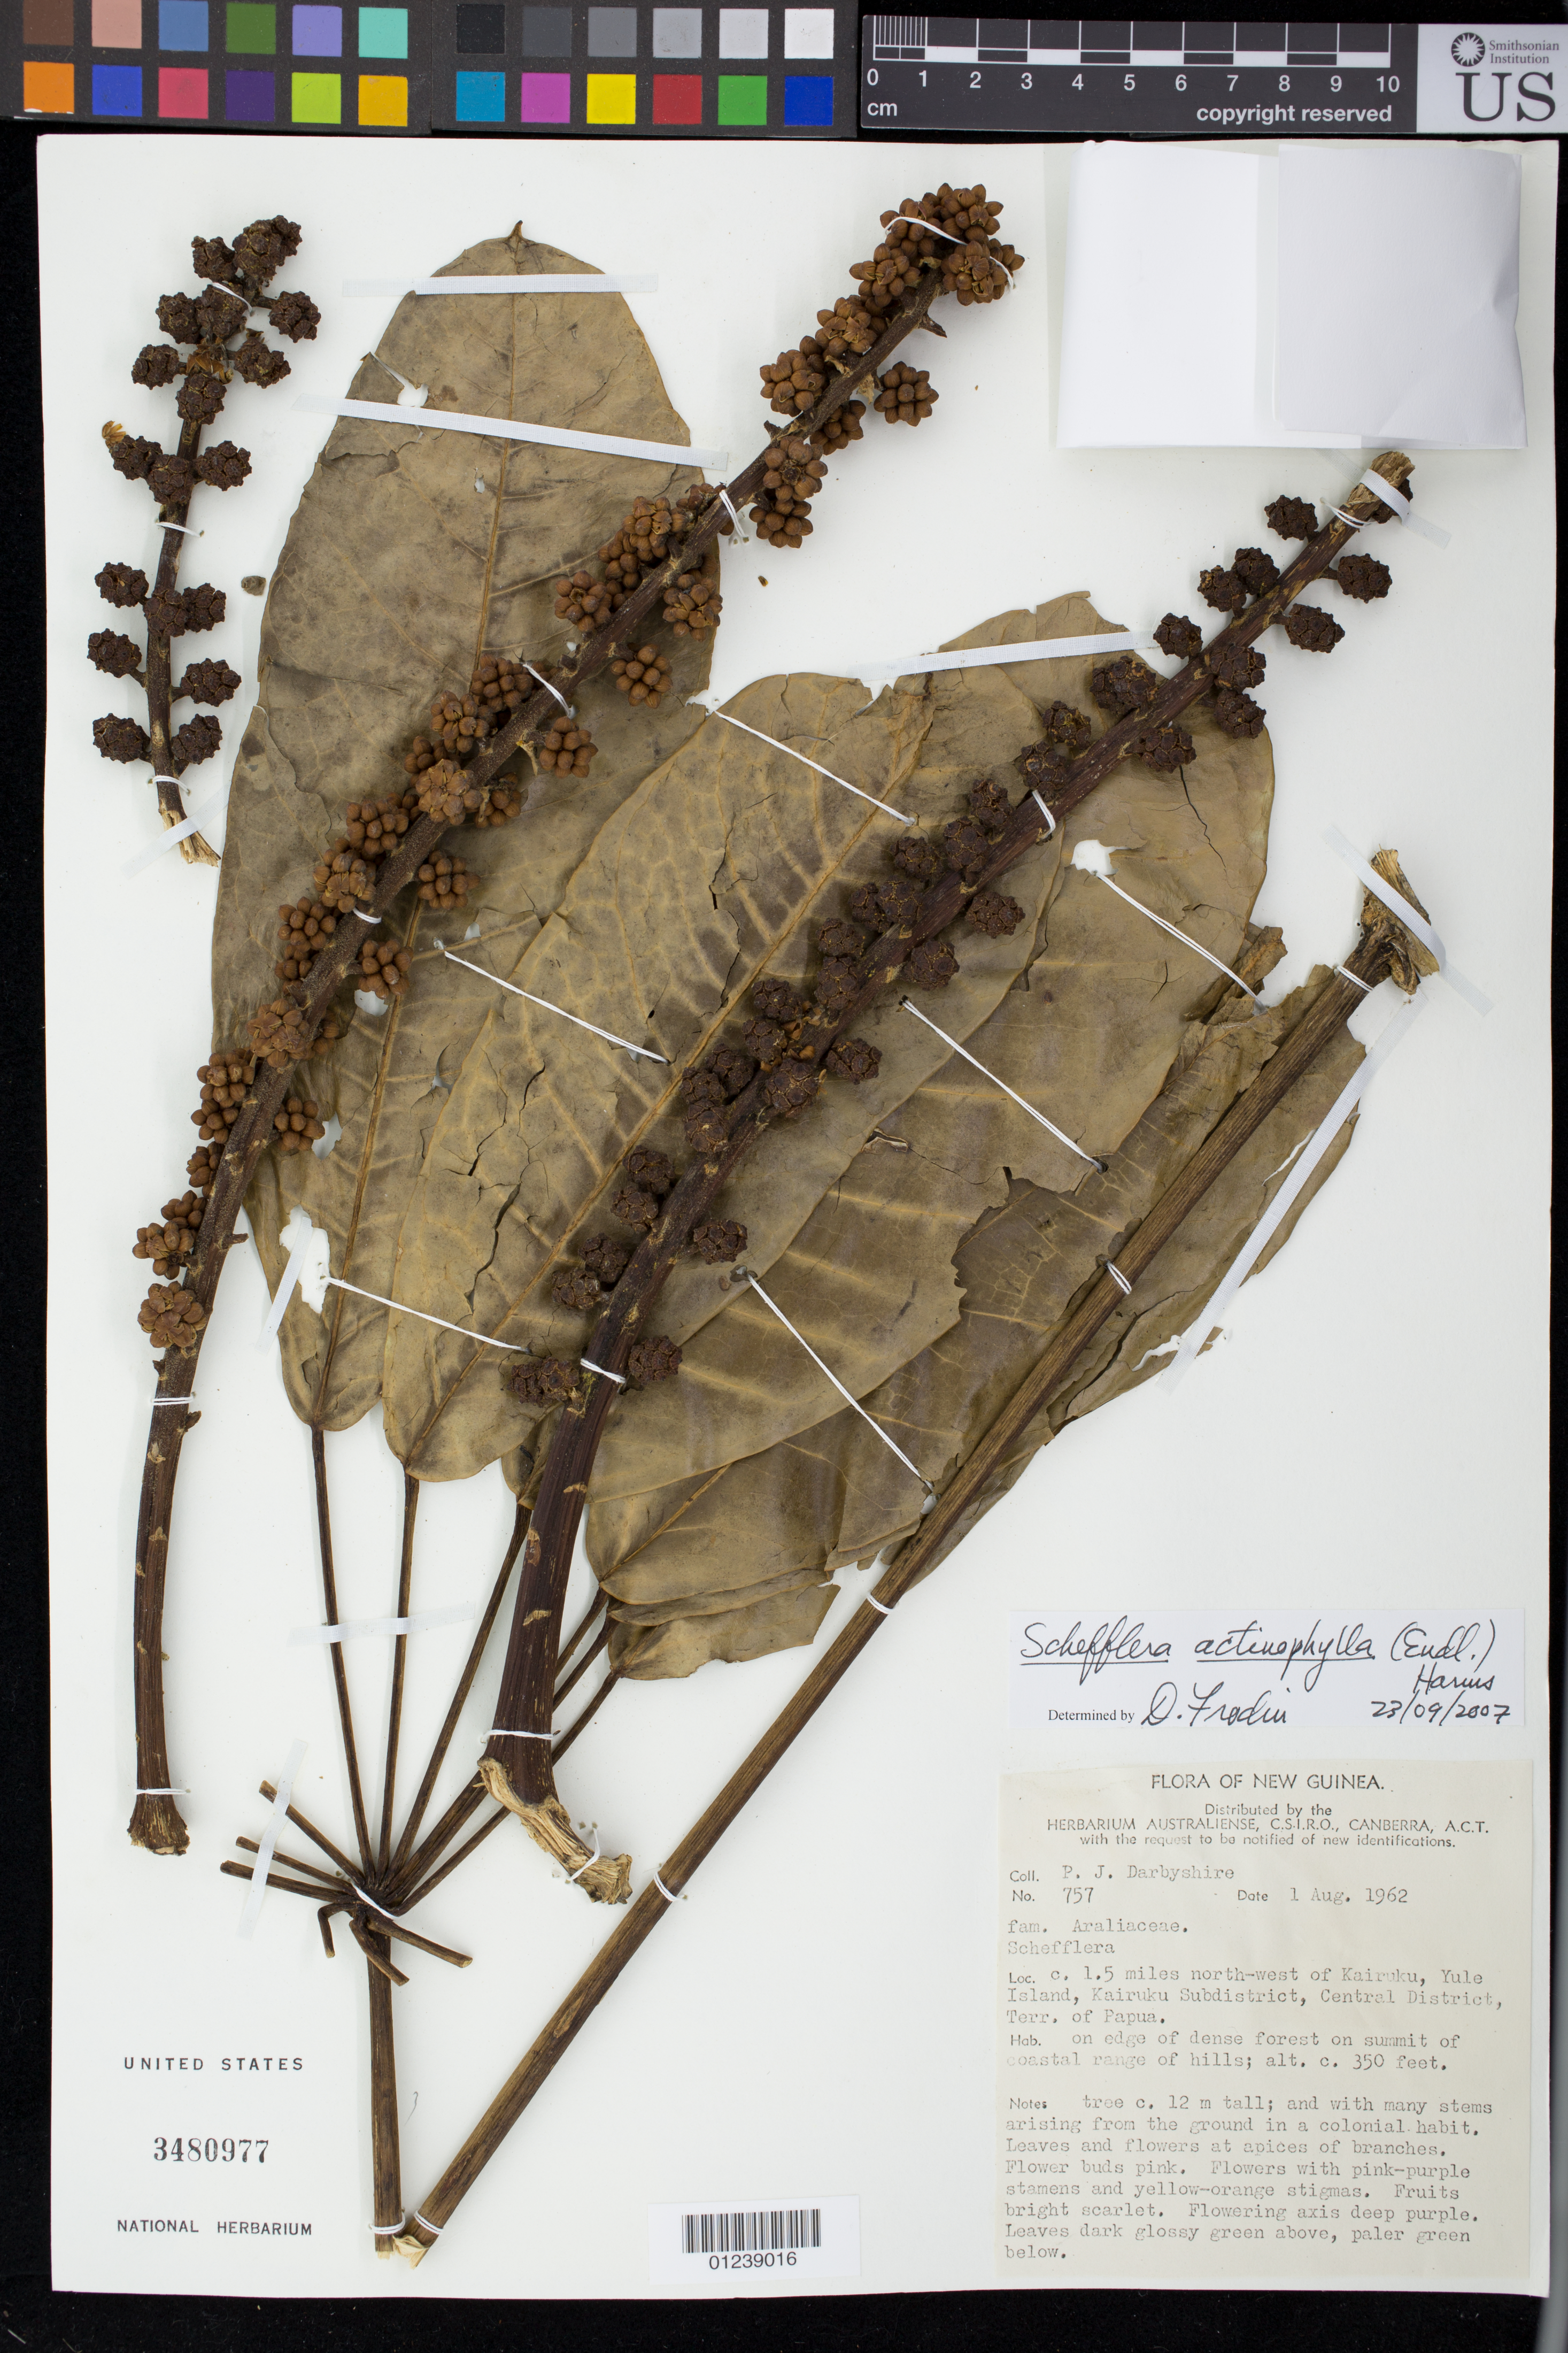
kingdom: Plantae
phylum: Tracheophyta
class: Magnoliopsida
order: Apiales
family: Araliaceae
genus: Heptapleurum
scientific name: Heptapleurum actinophyllum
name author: (Endl.) Lowry & G. M. Plunkett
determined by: Wagner, W. L., (BOT), Smithsonian Institution - National Museum of Natural History (UNITED STATES)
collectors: P. Darbyshire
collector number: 757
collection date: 1962-08-01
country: Papua New Guinea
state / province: Central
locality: c. 1.5 miles north-west of Kairuku, Yule Island, Kairuku Subdistrict. On summit of coastal range hills.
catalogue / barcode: US 3480977